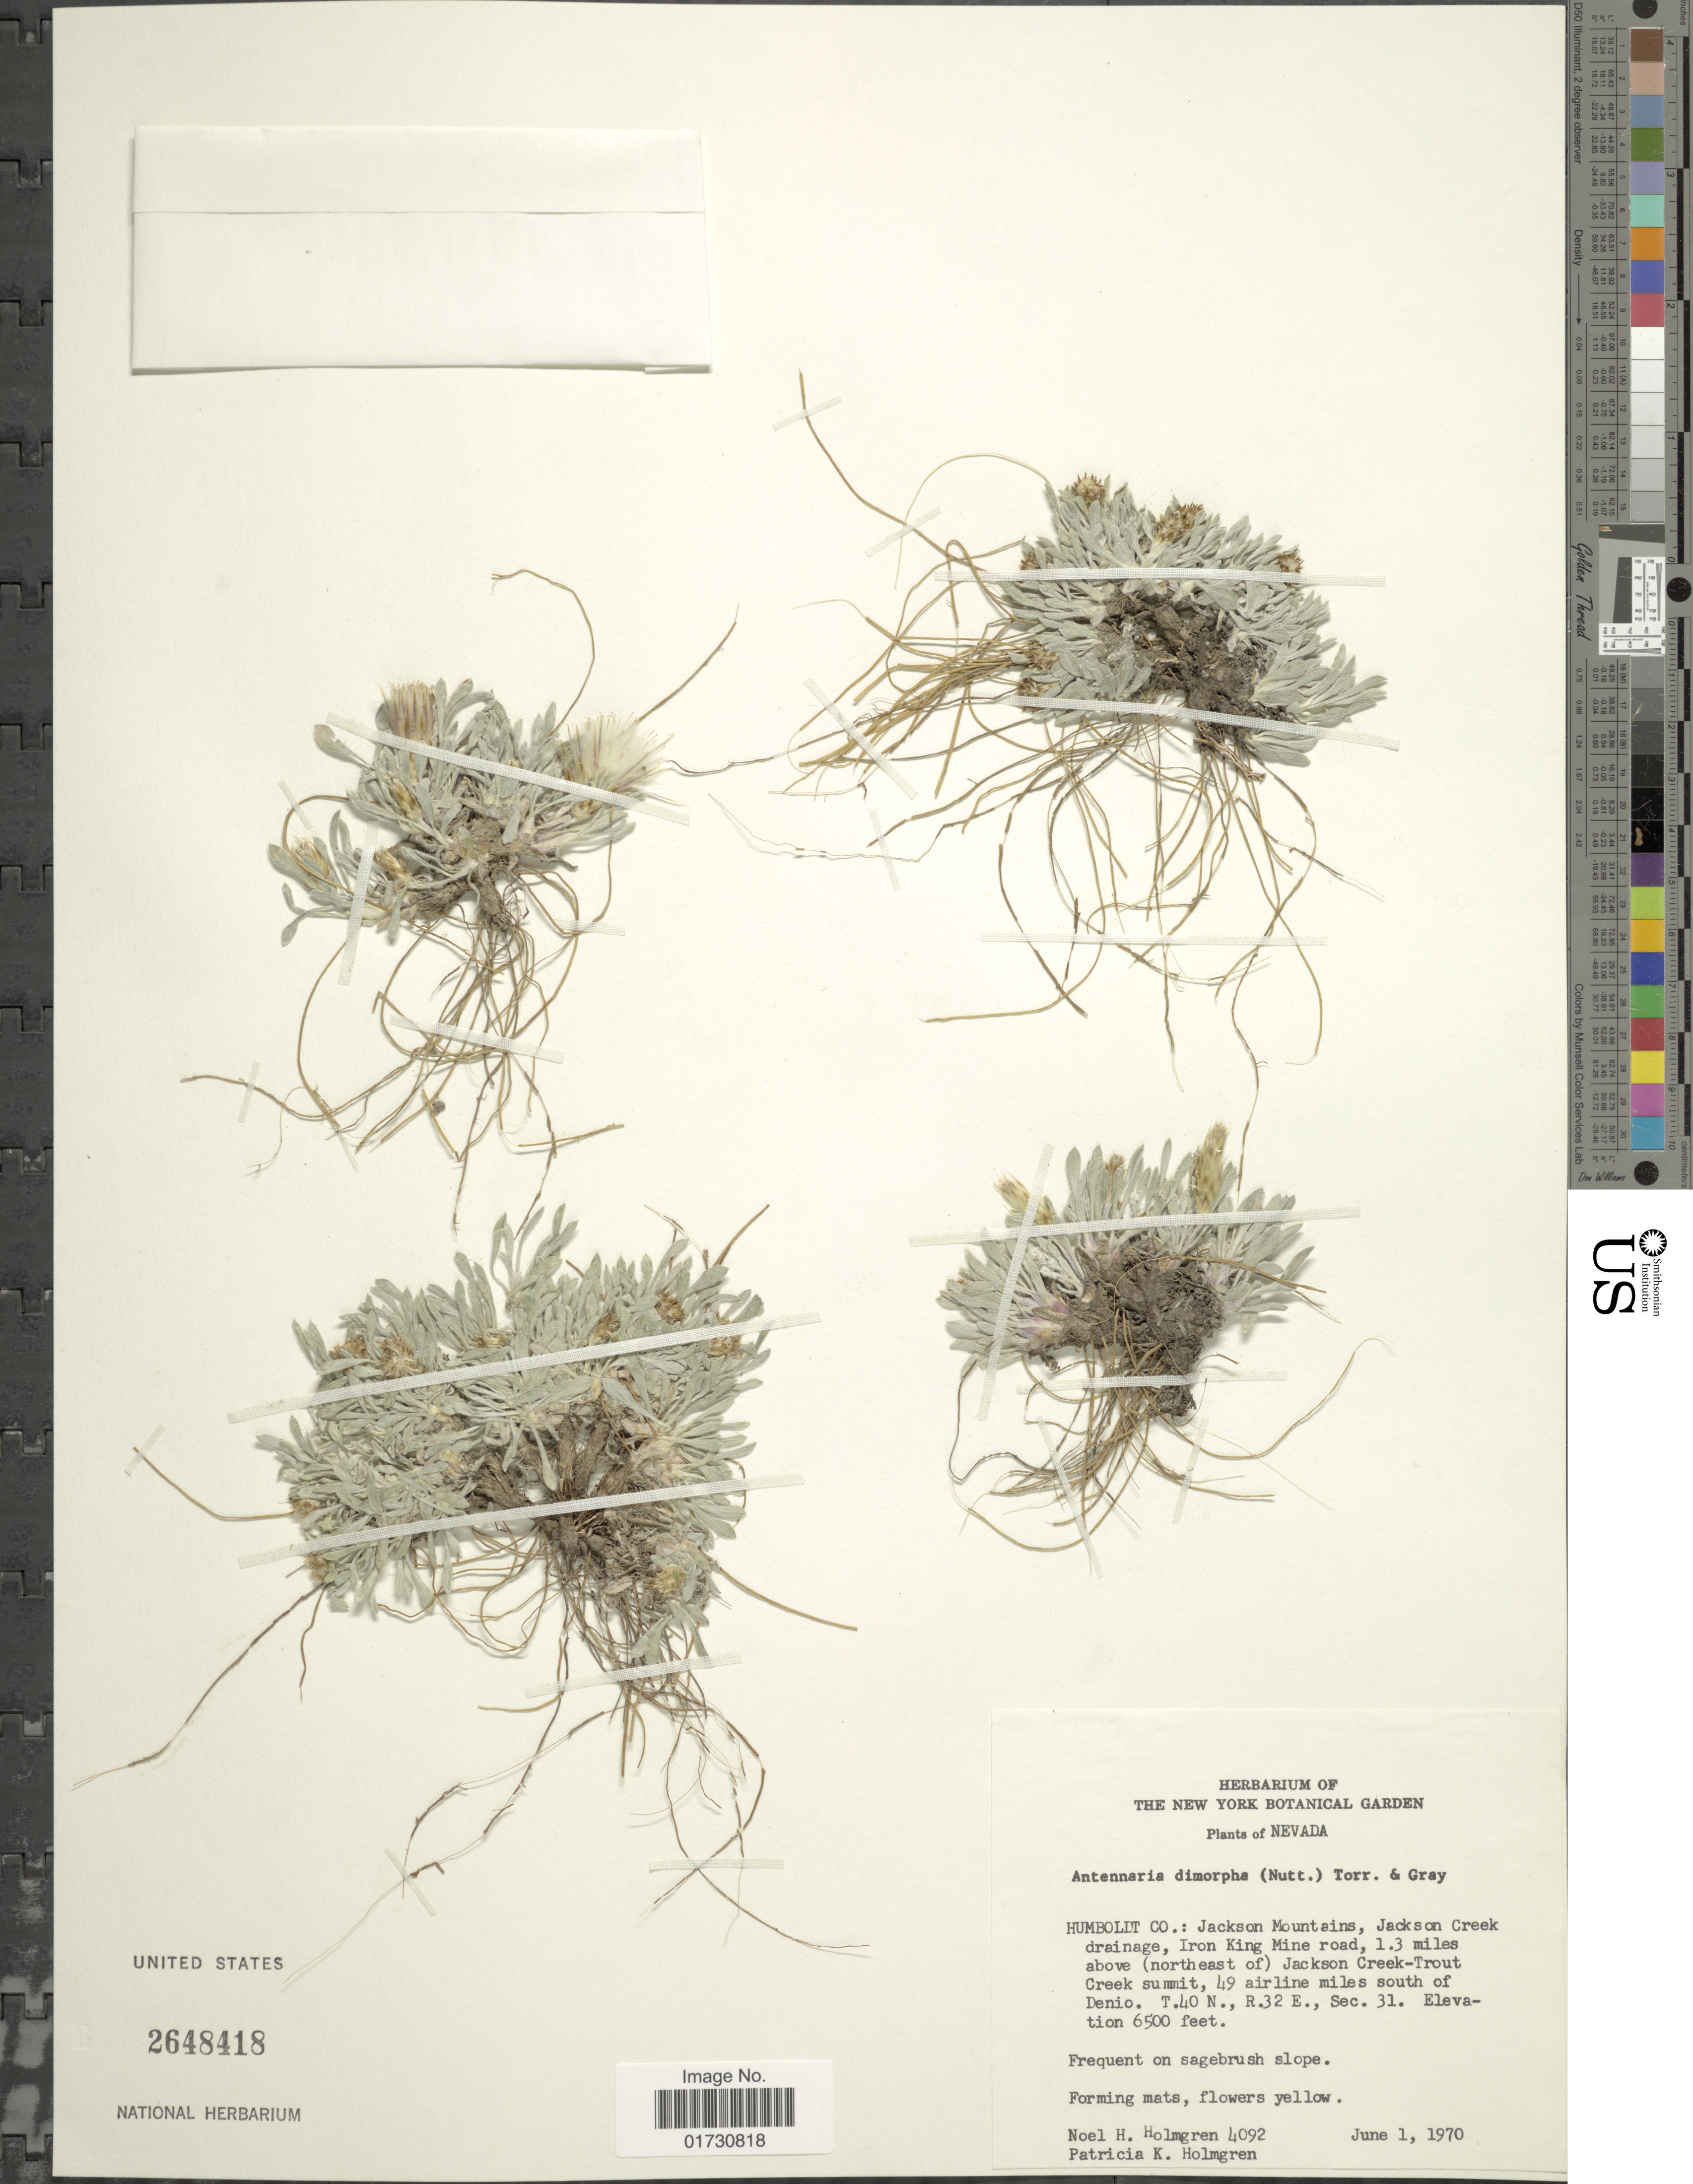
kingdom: Plantae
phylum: Tracheophyta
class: Magnoliopsida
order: Asterales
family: Asteraceae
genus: Antennaria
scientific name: Antennaria dimorpha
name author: (Nutt.) Torr. & A. Gray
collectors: N. H. Holmgren & P. K. Holmgren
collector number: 4092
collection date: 1970-06-01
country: United States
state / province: Nevada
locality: Humboldt Co;.: Jackson Moutains, Jackson Creek drainage, Iron King Mine road, 1.3 miles above (northeast of) Jackson Creek-Trout Creek summit, 49 airlines miles south of Denio, T.40N,., R32 E., Sec. 31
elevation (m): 1981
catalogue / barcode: US 2648418